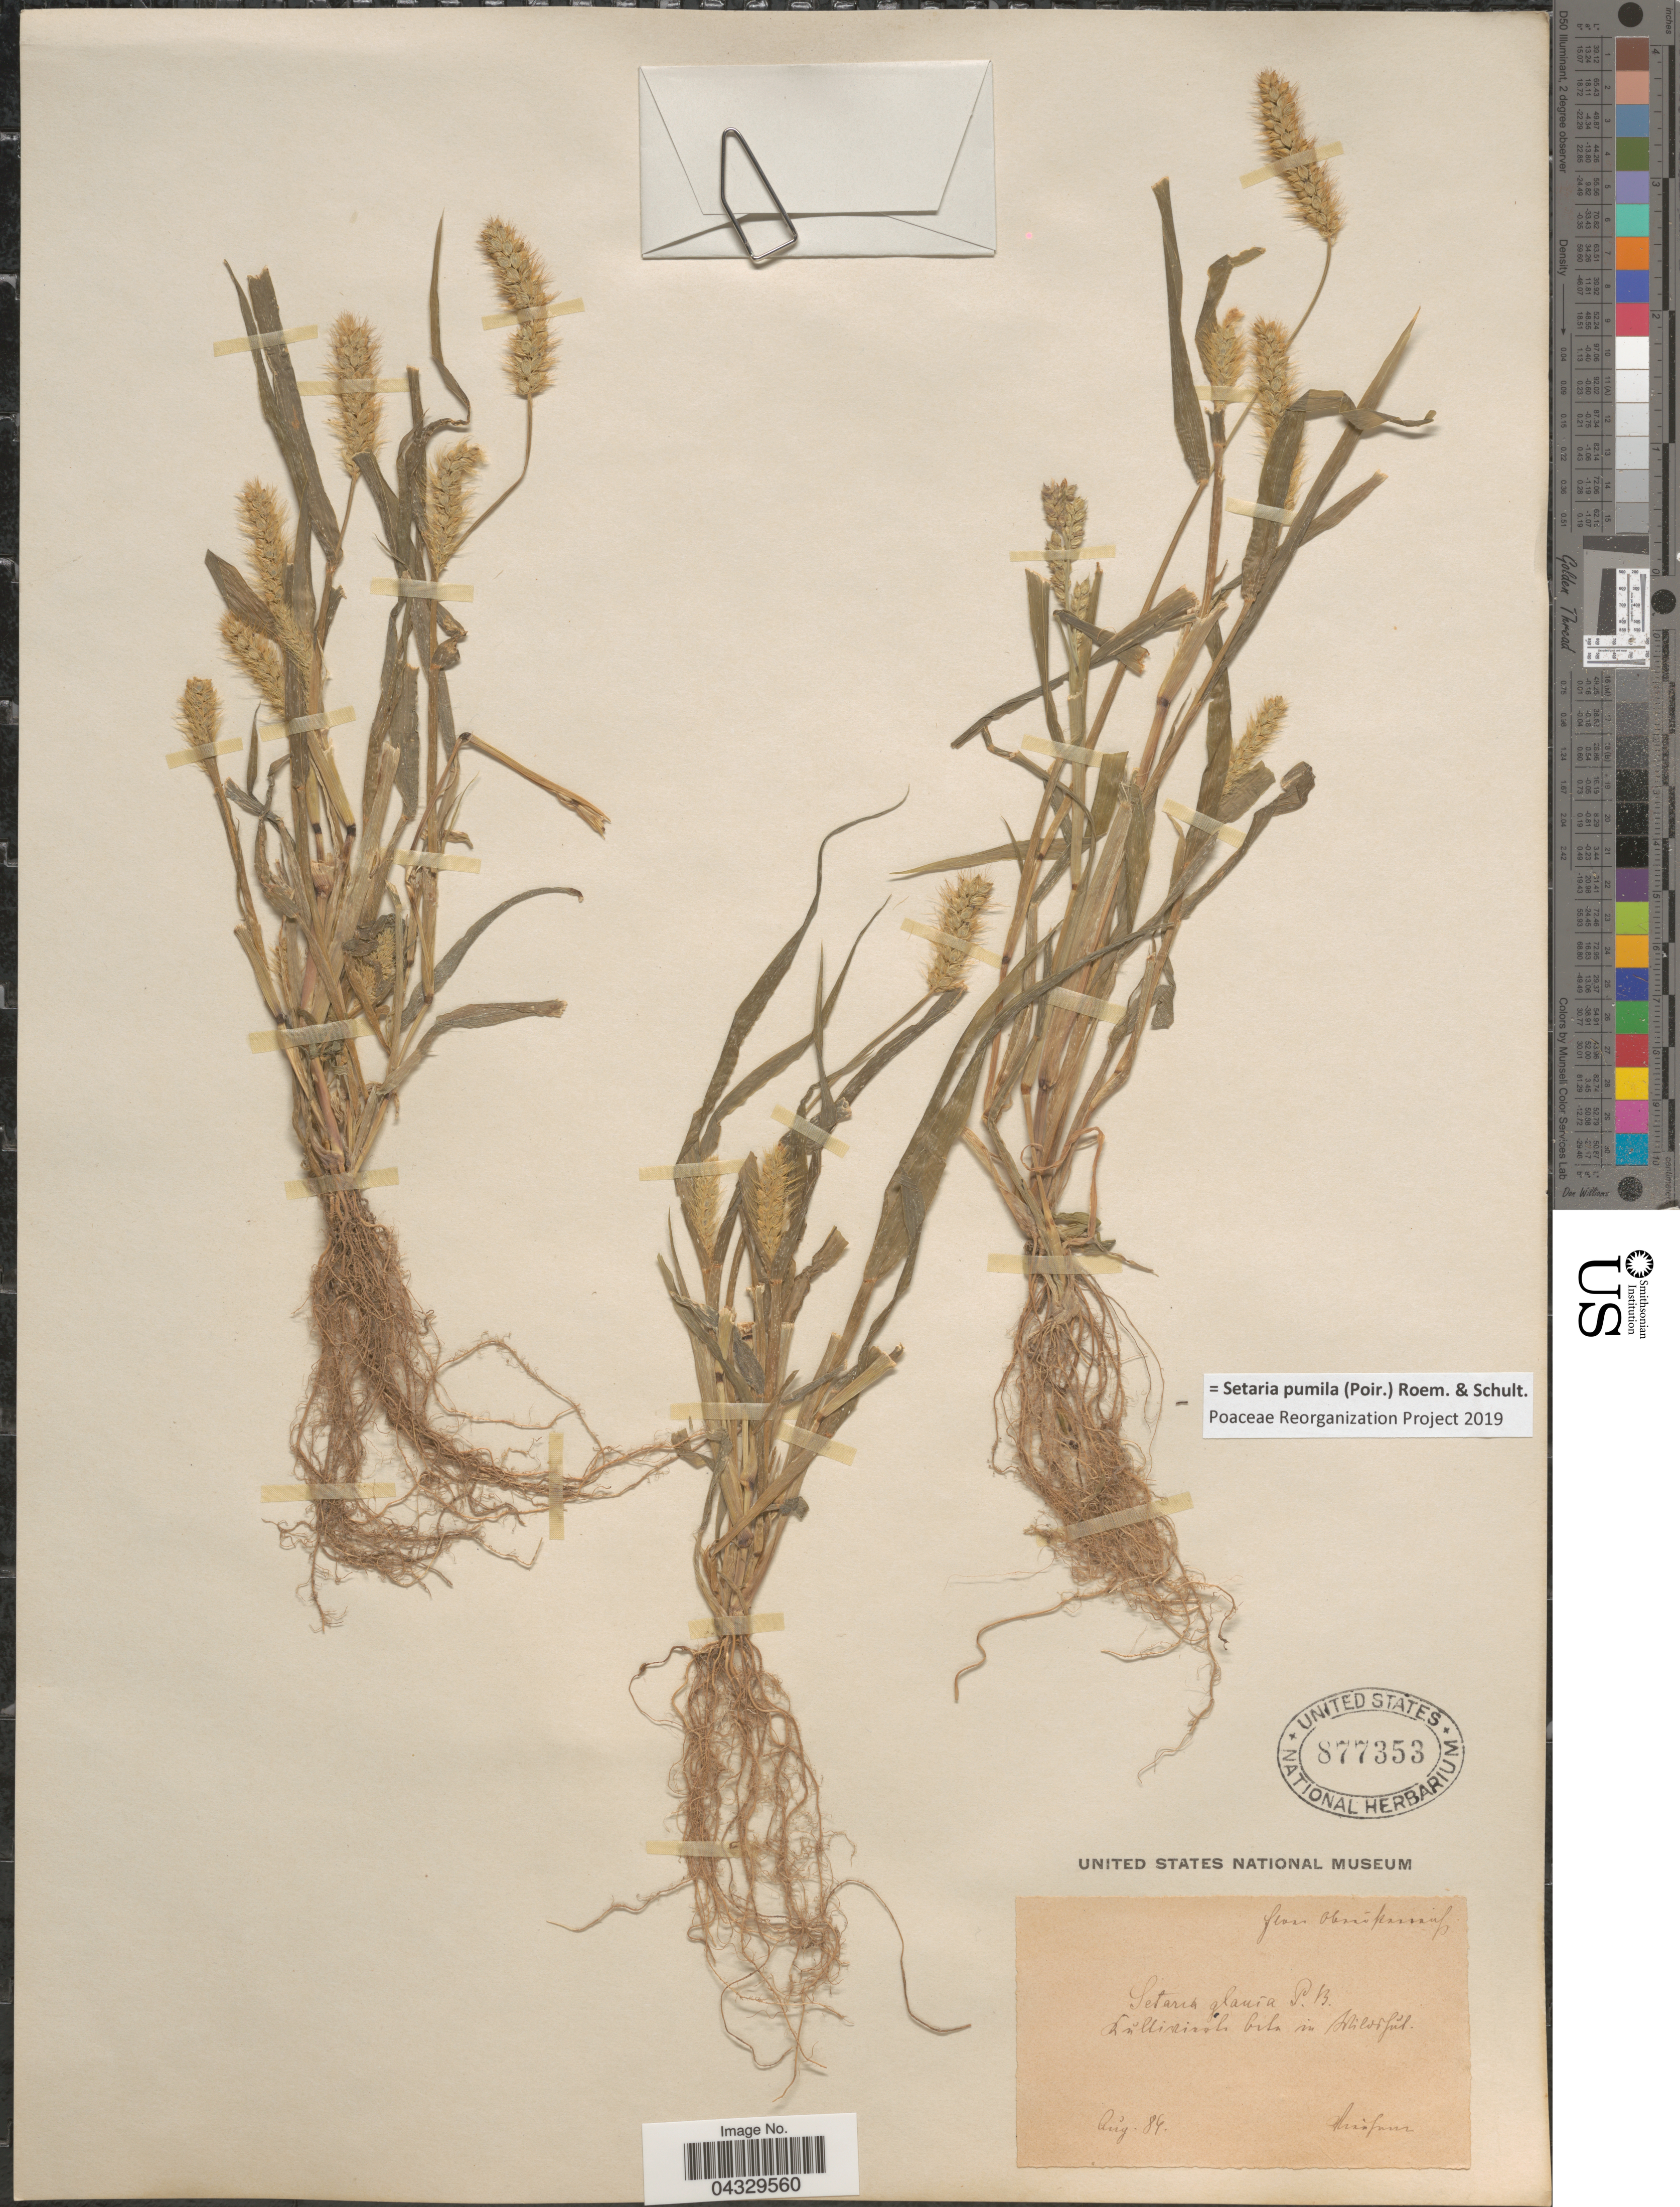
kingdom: Plantae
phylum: Tracheophyta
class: Liliopsida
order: Poales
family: Poaceae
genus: Setaria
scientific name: Setaria pumila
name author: (Poir.) Roem. & Schult.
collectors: Vierhapper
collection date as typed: Transcribed d/m/y: /8/84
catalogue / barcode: US 877353